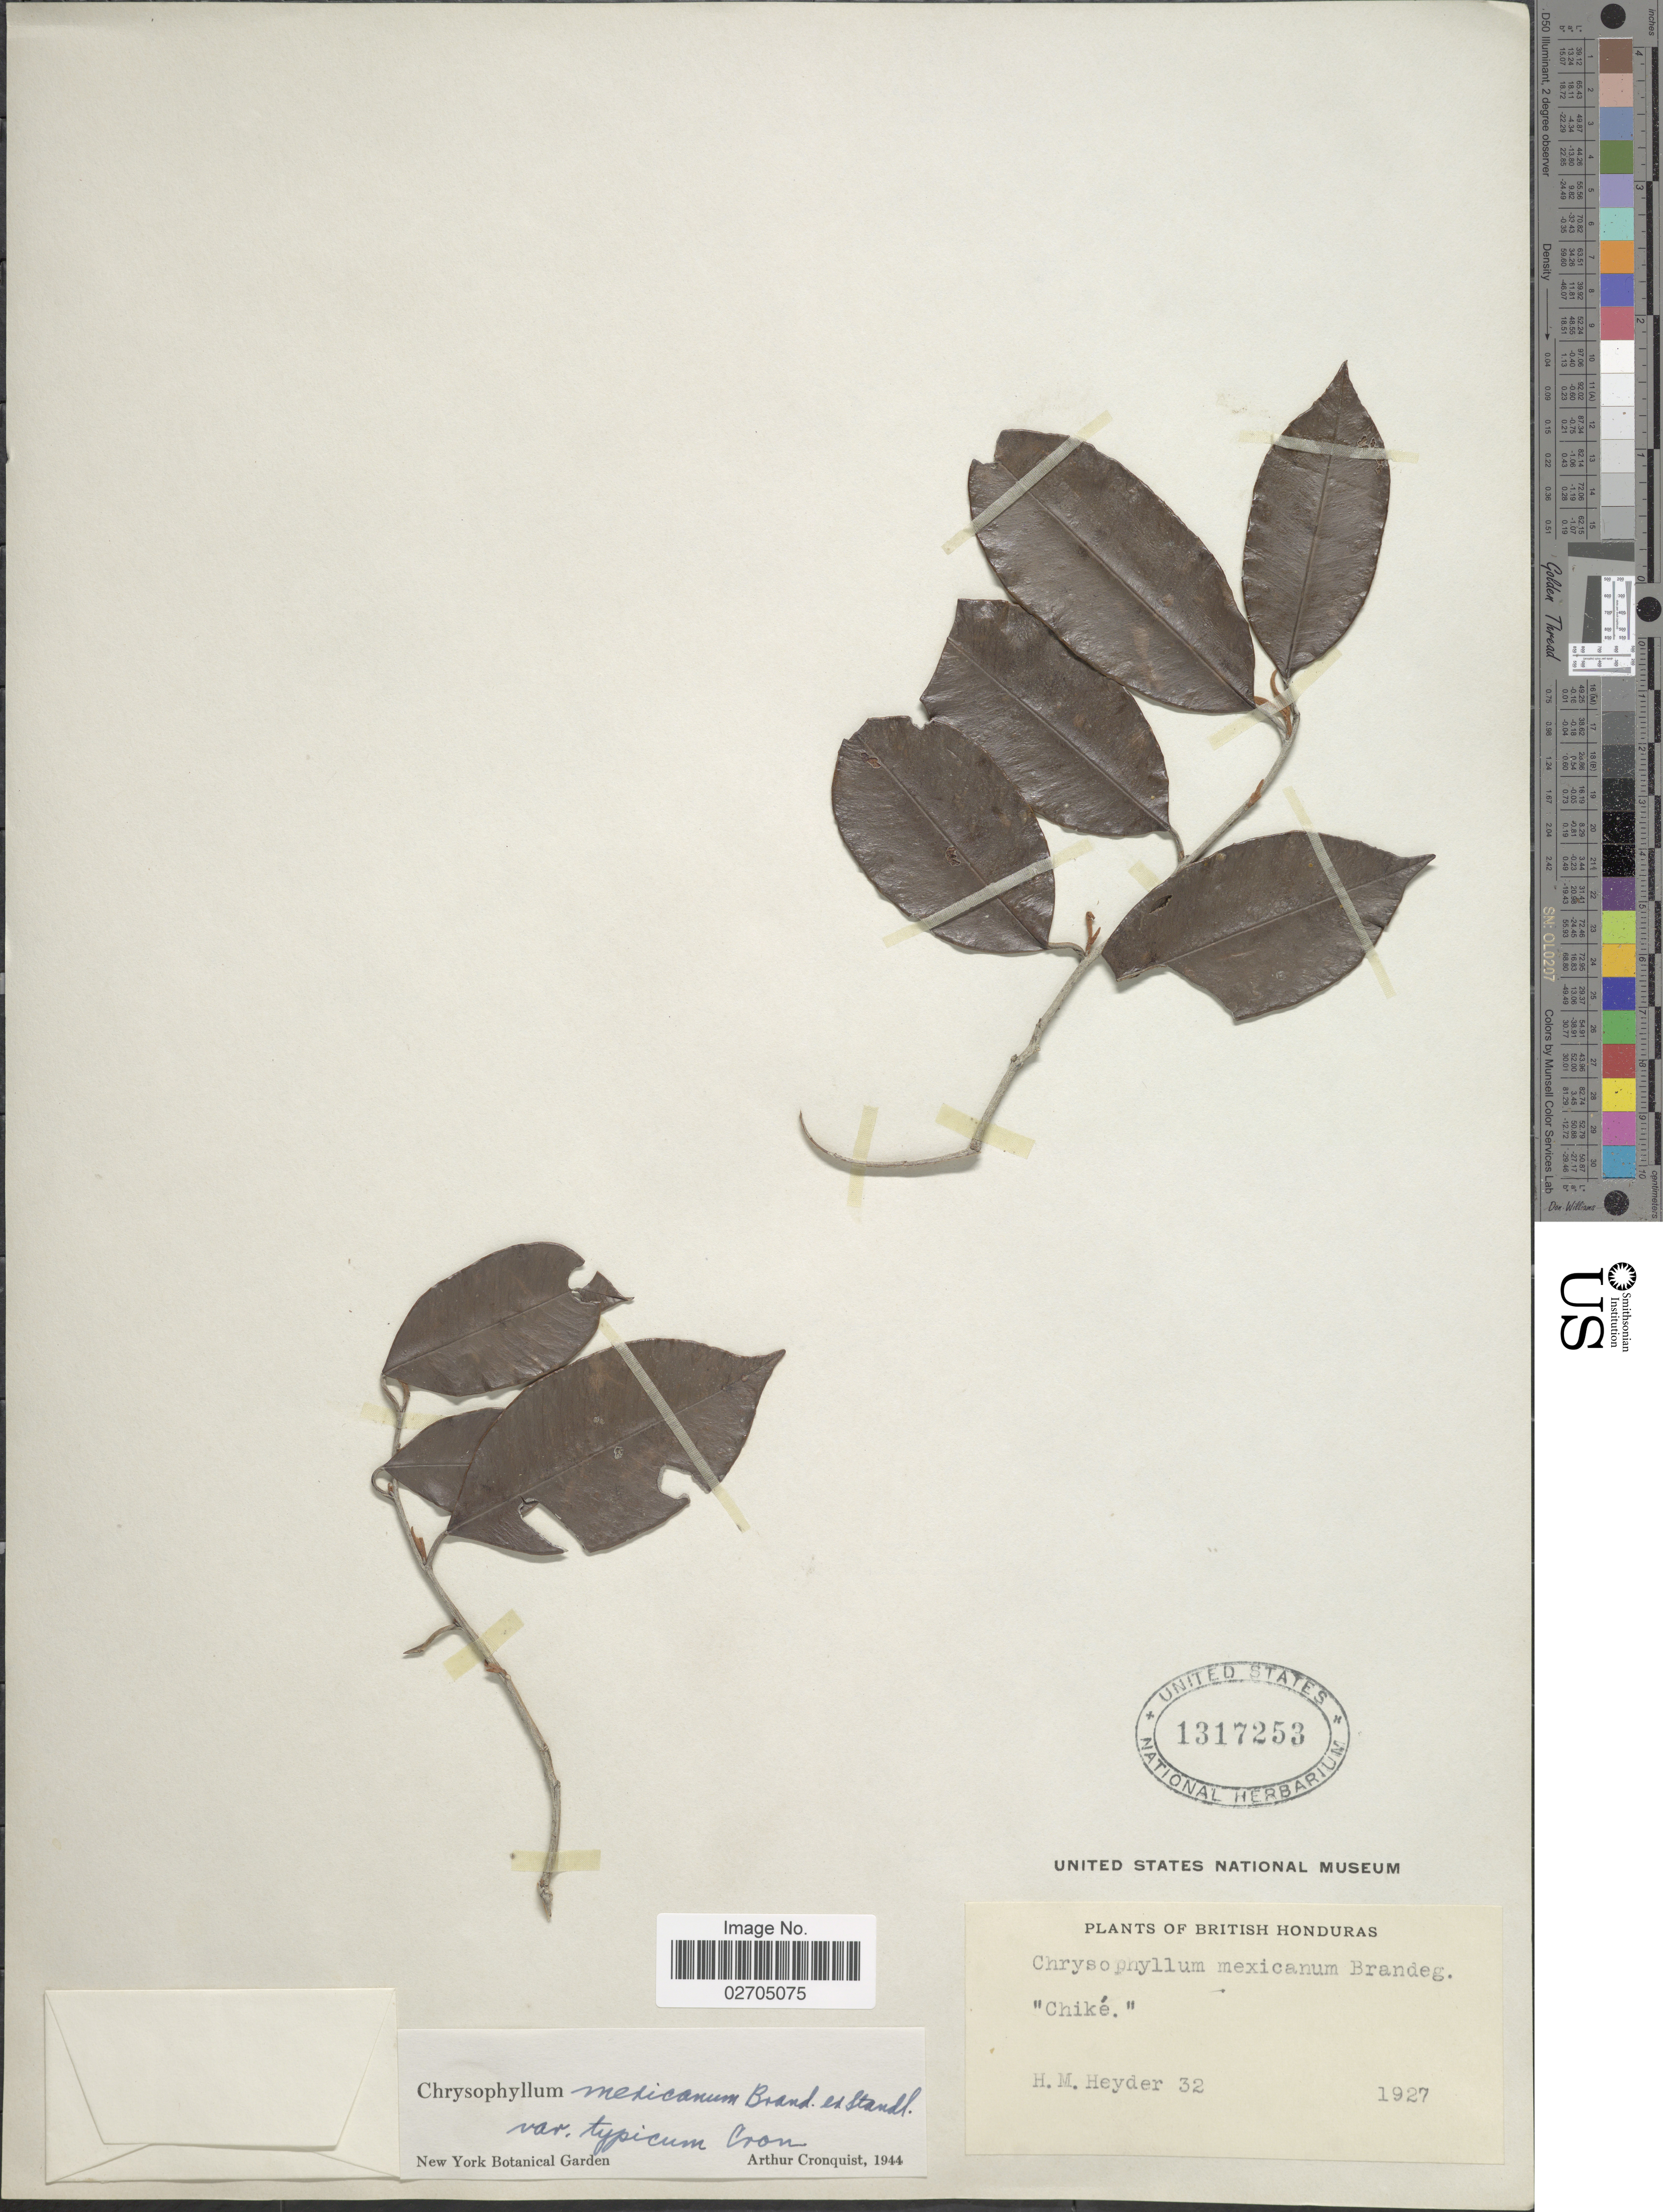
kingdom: Plantae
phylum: Tracheophyta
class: Magnoliopsida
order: Ericales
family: Sapotaceae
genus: Chrysophyllum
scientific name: Chrysophyllum mexicanum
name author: Brandegee ex Standl.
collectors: H. Heyder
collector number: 32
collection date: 1927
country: Belize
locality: British Honduras.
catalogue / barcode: US 1317253